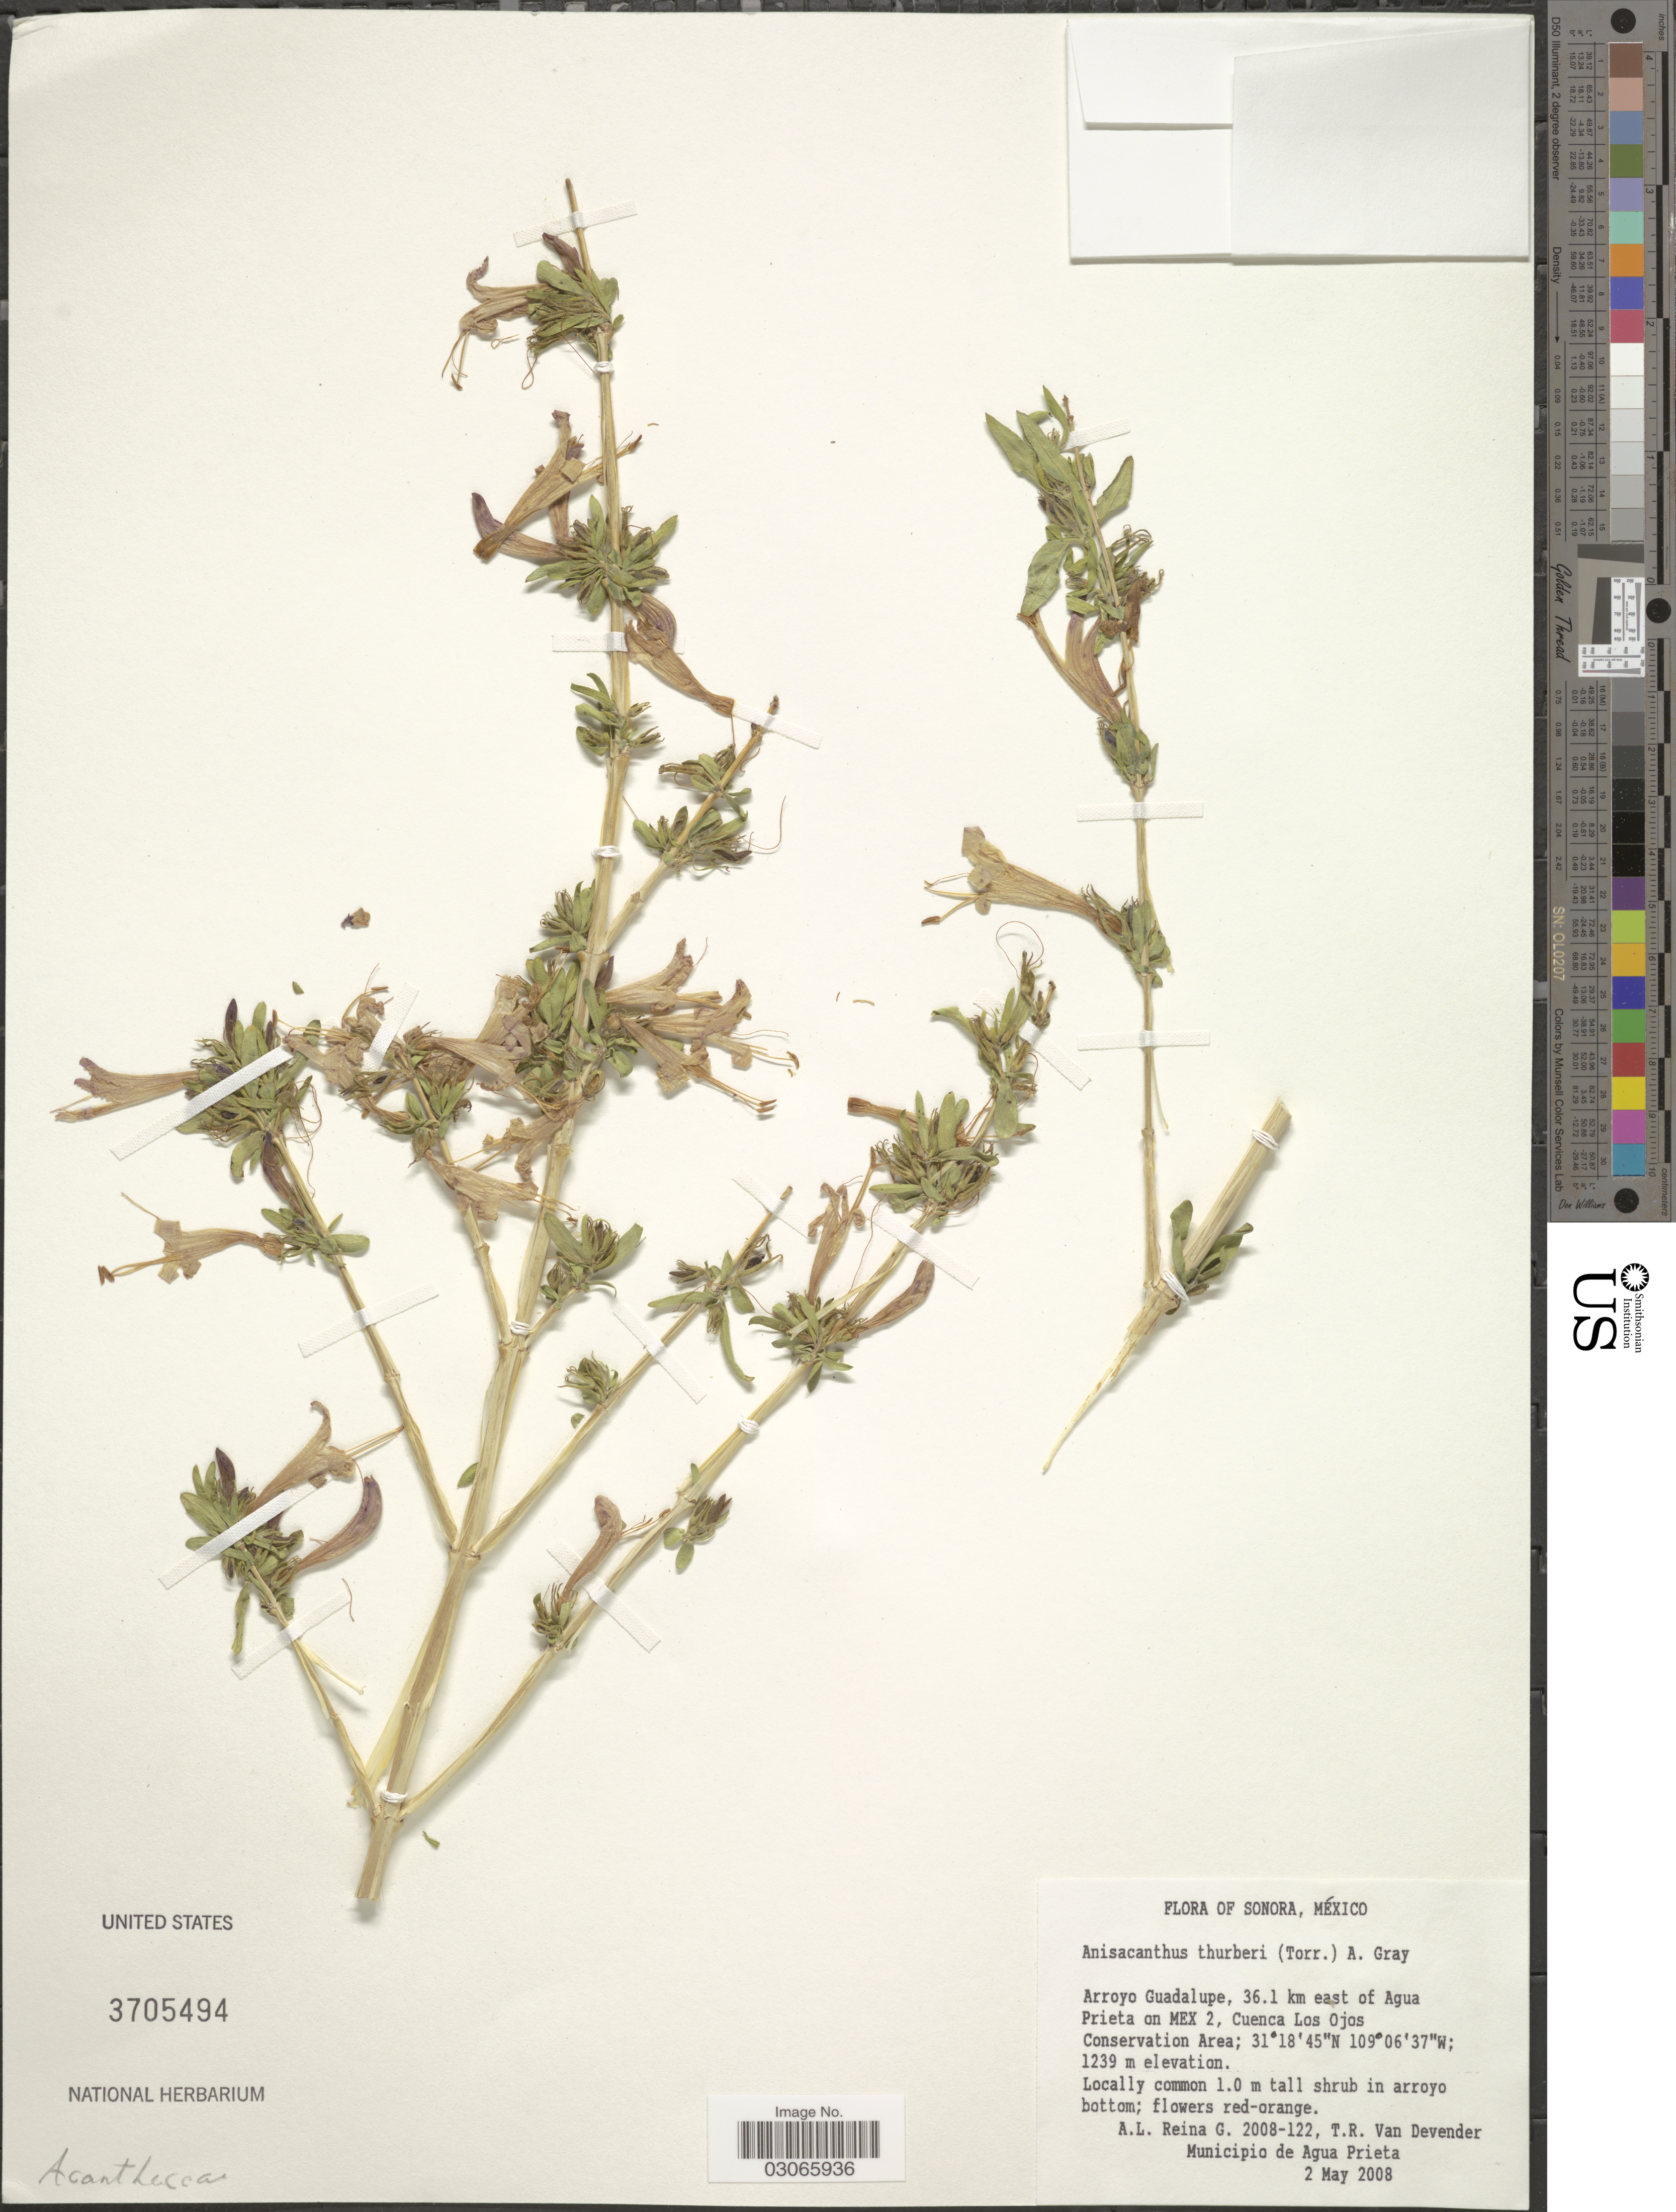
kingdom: Plantae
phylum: Tracheophyta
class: Magnoliopsida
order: Lamiales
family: Acanthaceae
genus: Anisacanthus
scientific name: Anisacanthus thurberi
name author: (Torr.) A. Gray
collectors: A. L. Reina G. & T. R. Van Devender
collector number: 2008-122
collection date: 2008-05-02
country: Mexico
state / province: Sonora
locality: Arroyo Guadalupe, 36.1 km east of Agua Prieta on MEX 2, Cuenca Los Ojos Conservation Area. Municipio de Agua Prieta.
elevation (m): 1239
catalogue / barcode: US 3705494